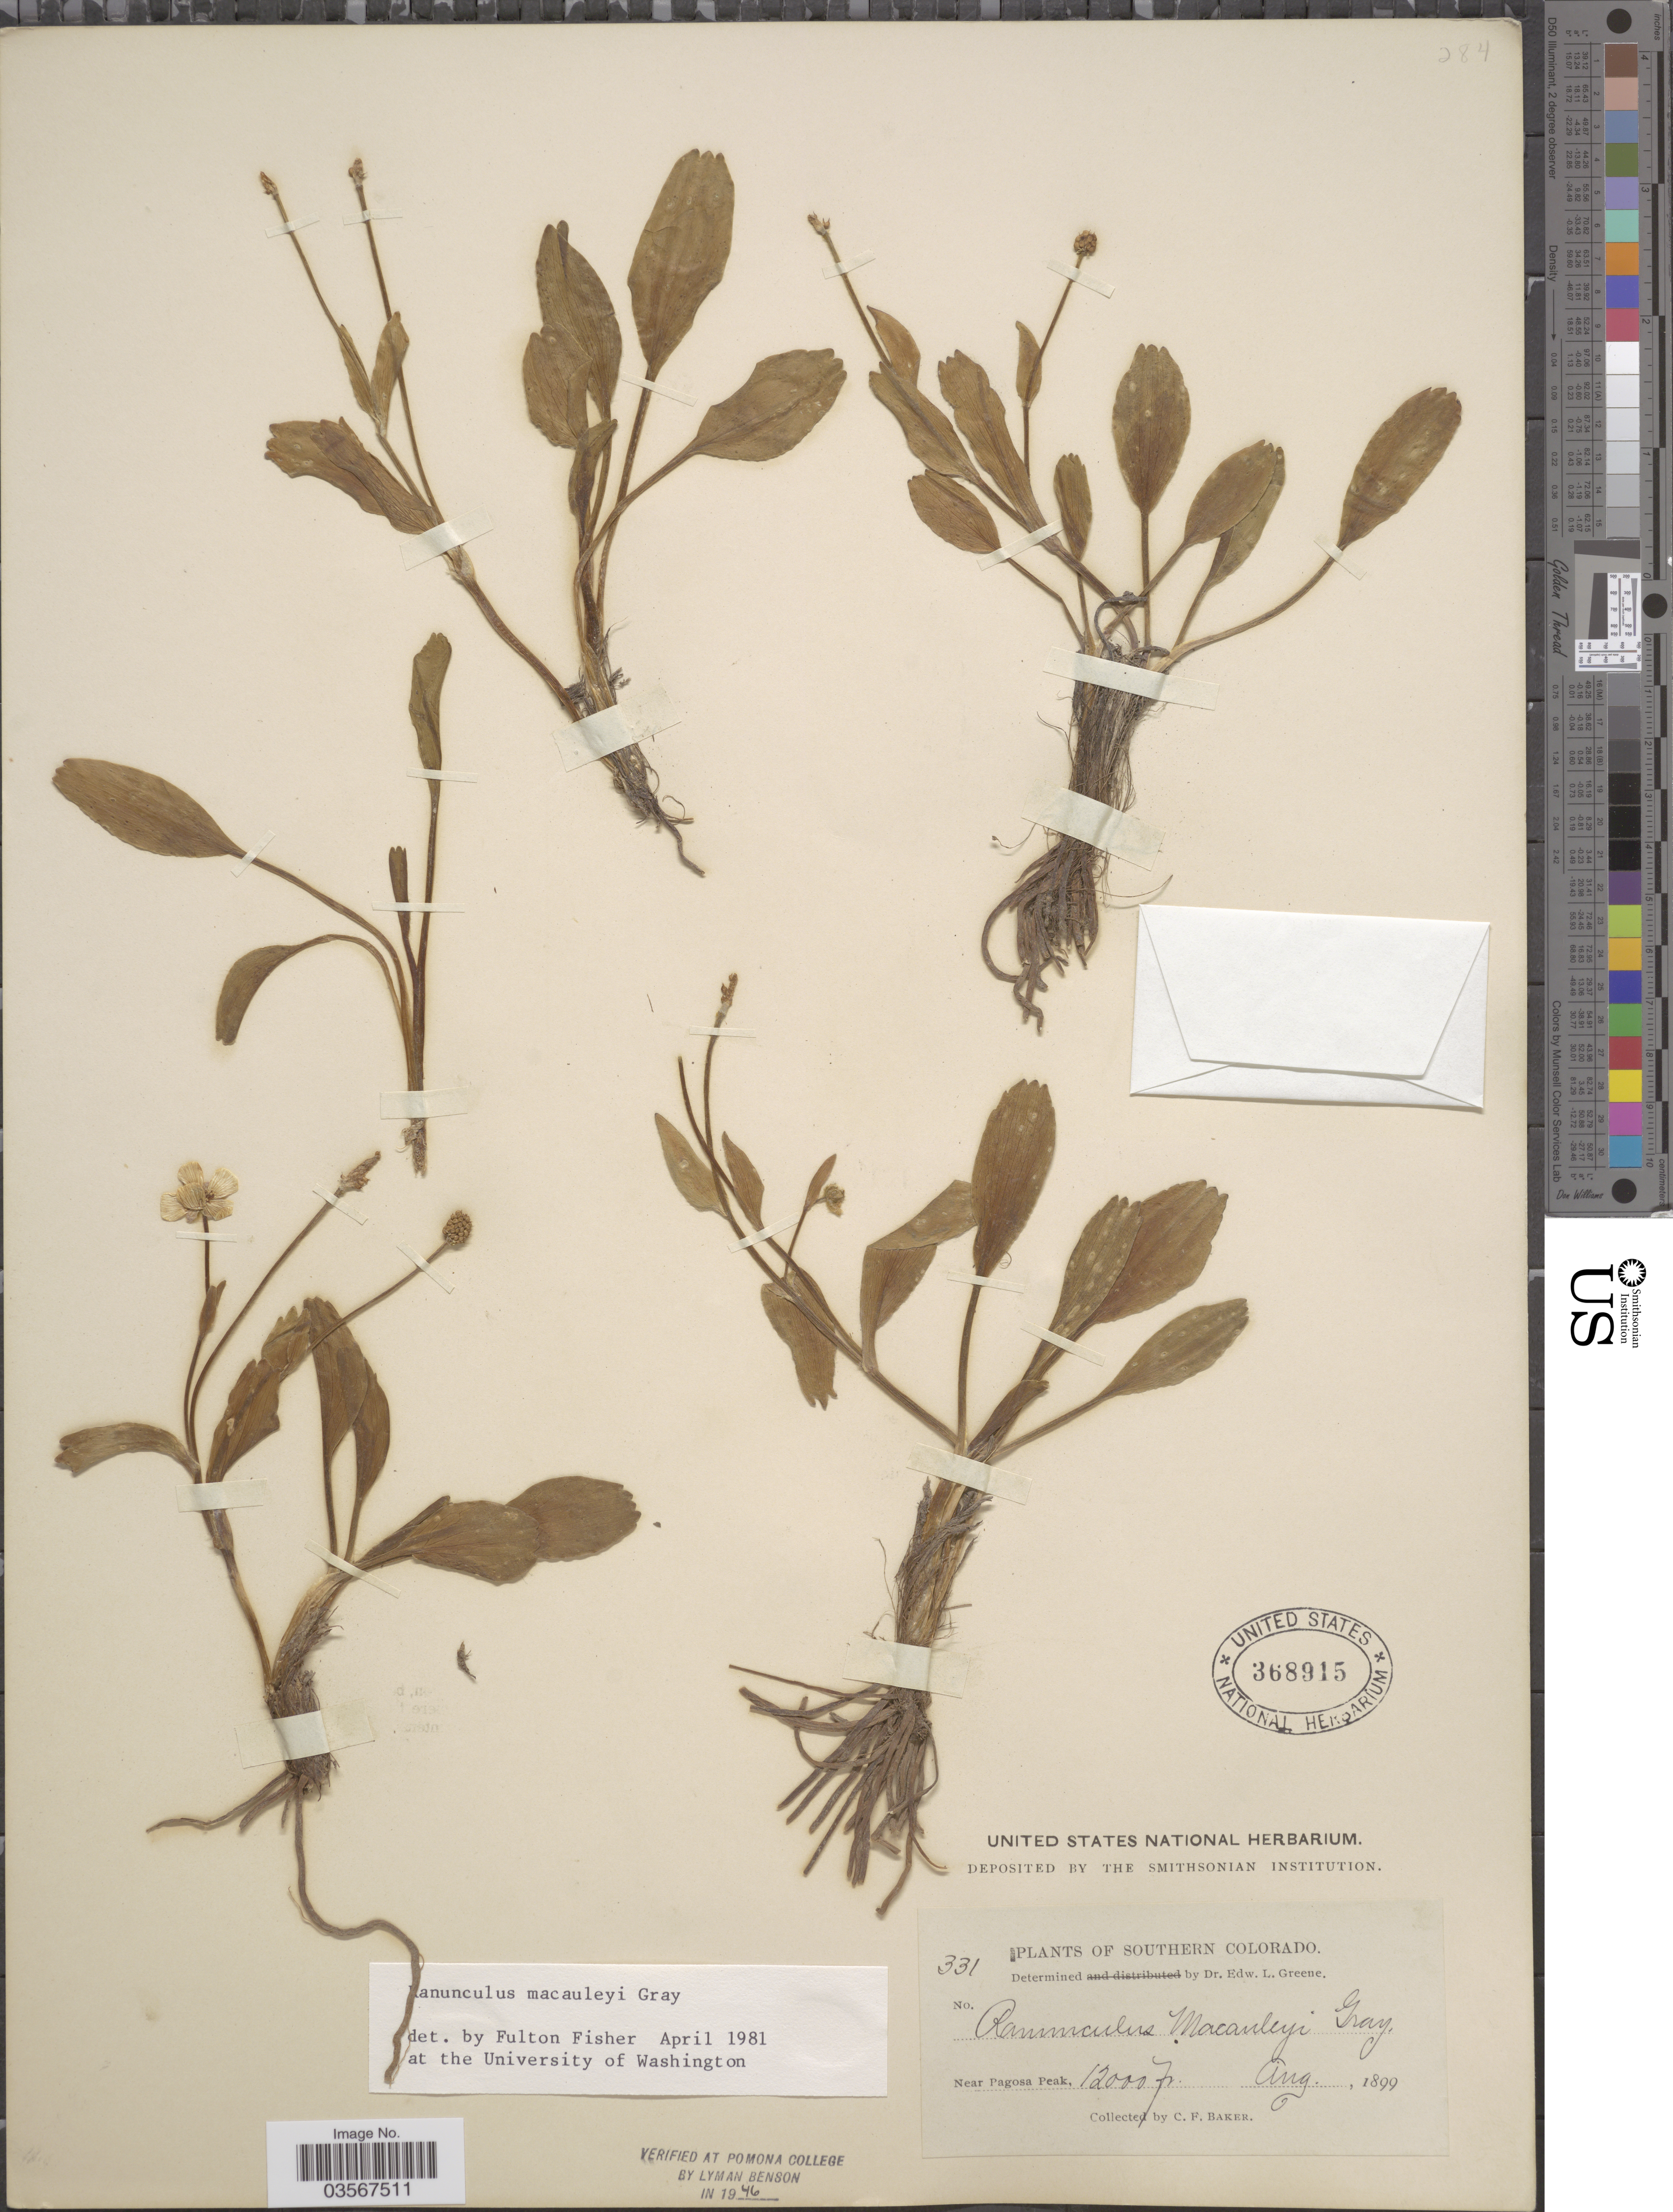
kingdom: Plantae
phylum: Tracheophyta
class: Magnoliopsida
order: Ranunculales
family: Ranunculaceae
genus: Ranunculus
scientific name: Ranunculus macauleyi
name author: A. Gray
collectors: C. F. Baker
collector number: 331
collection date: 1899-08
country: United States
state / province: Colorado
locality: Southern Colorado. Near Pagosa Peak.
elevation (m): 3658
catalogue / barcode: US 368915